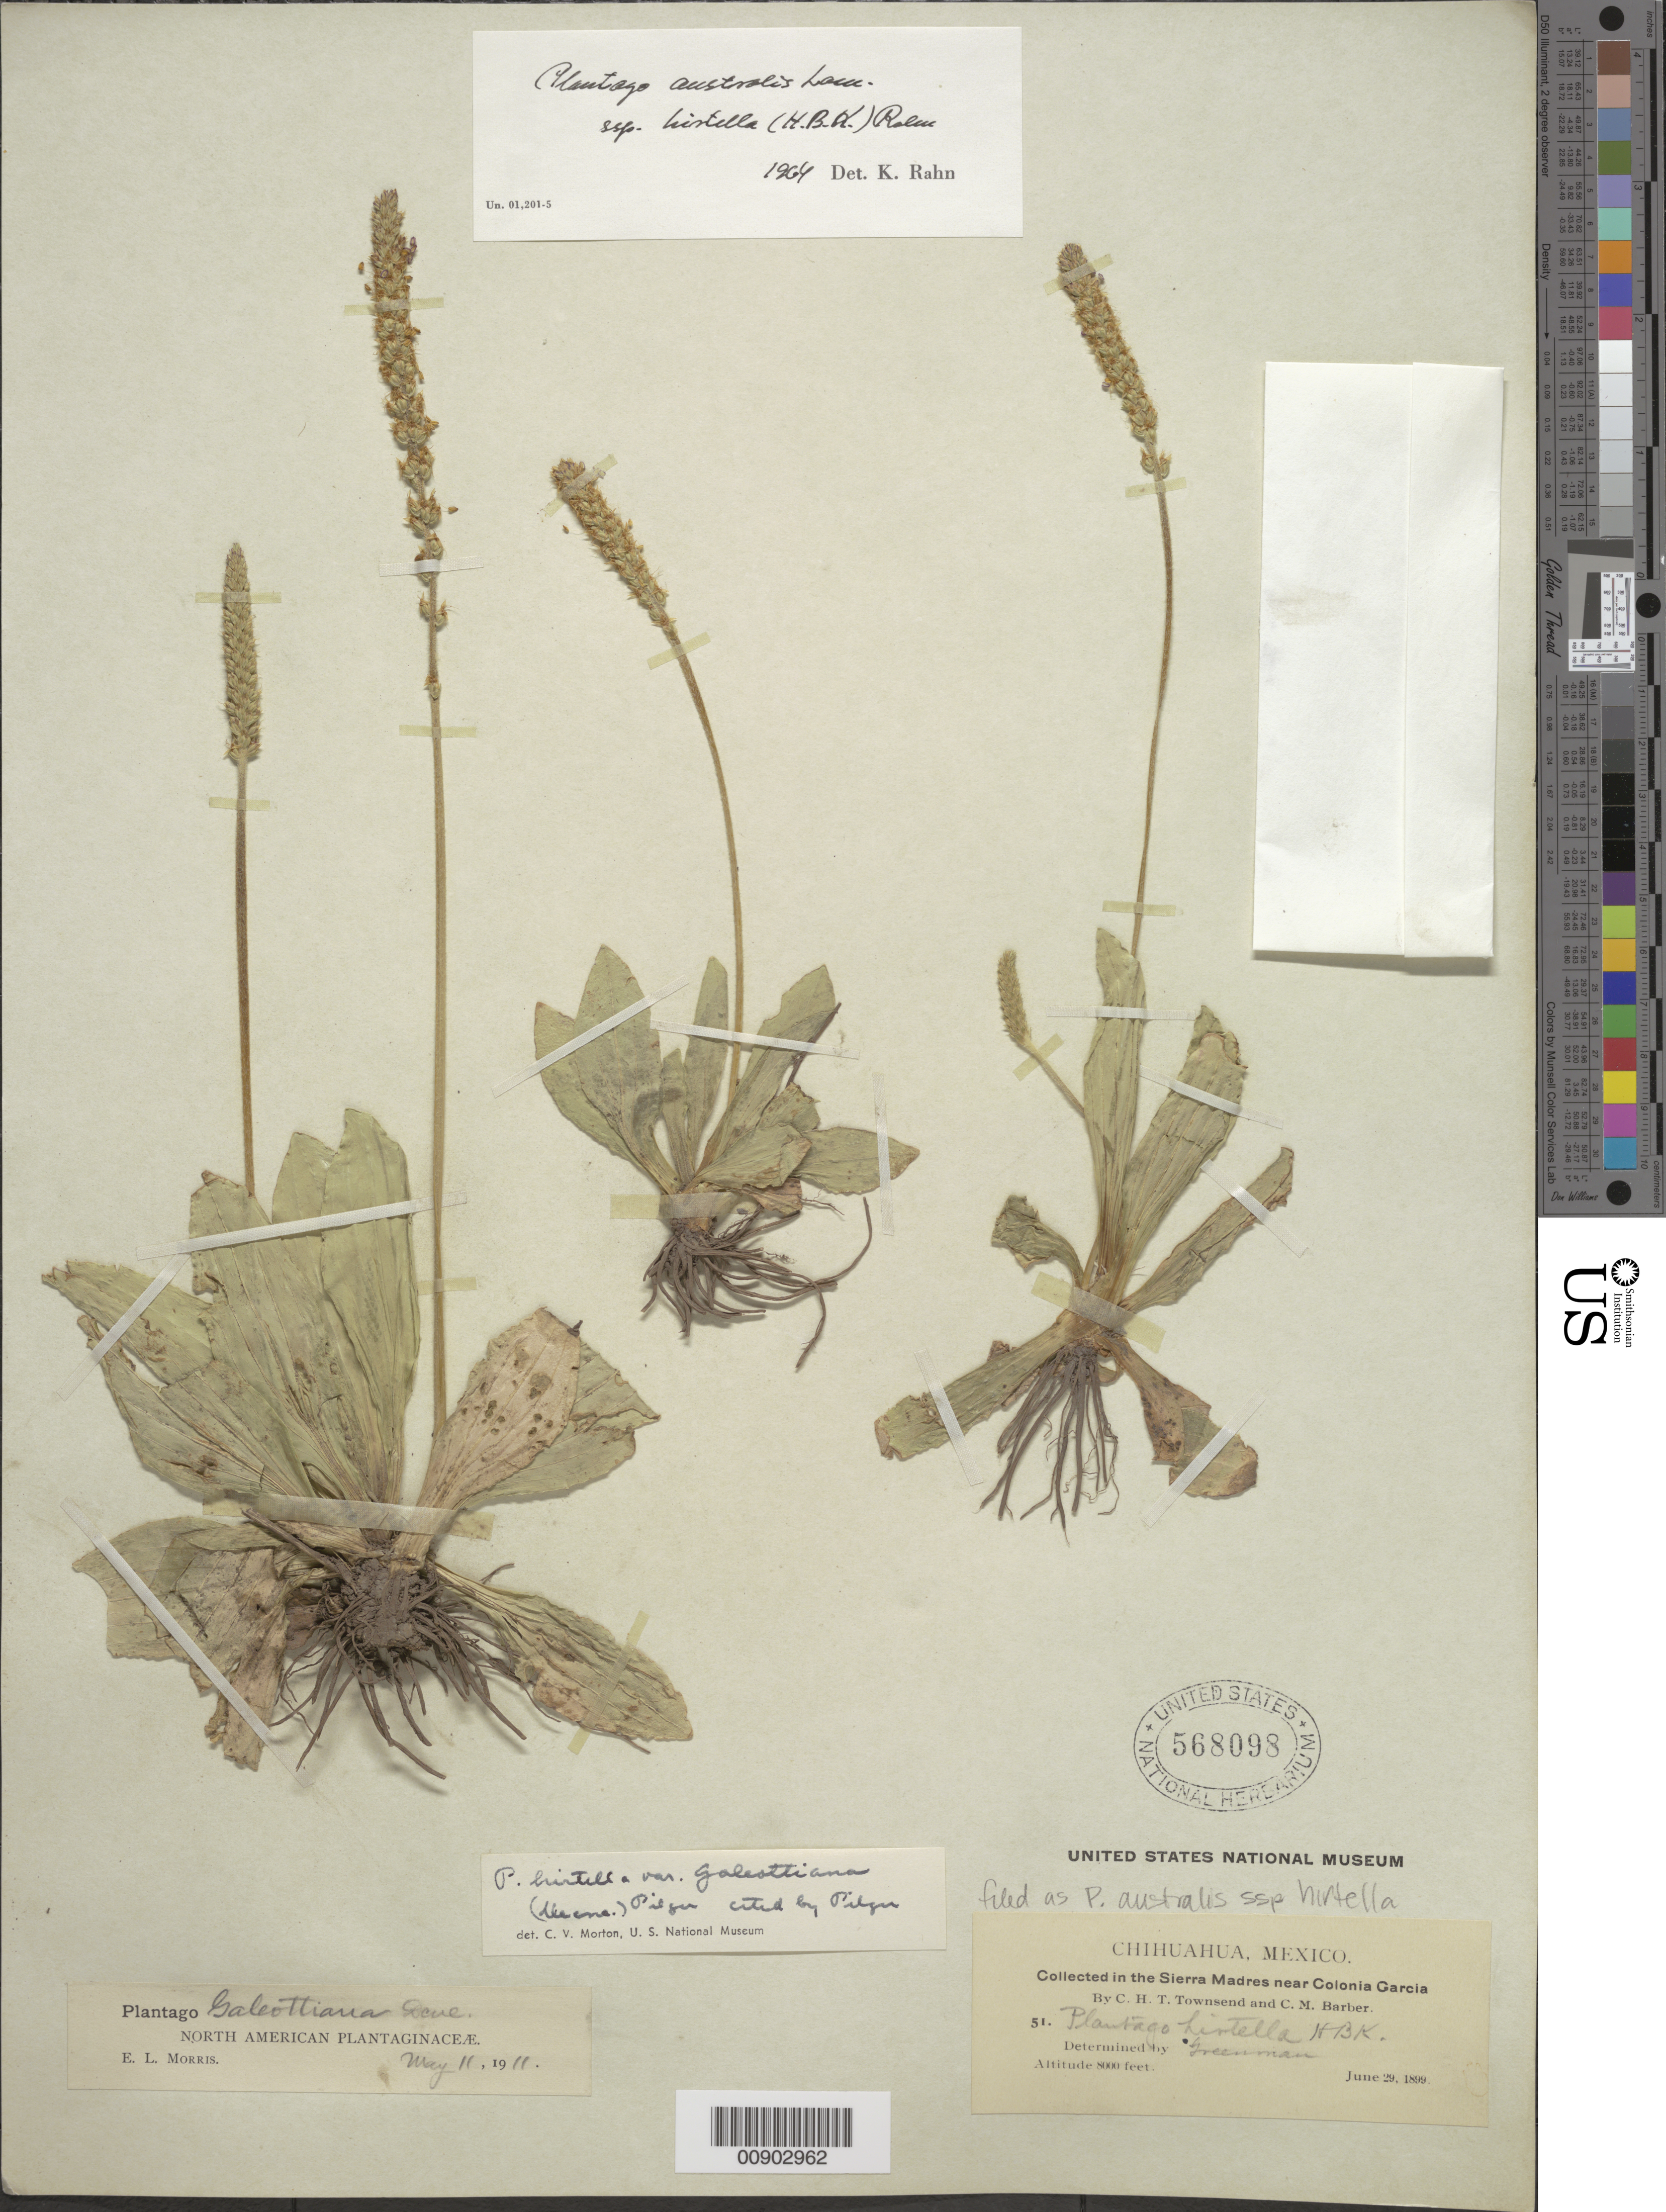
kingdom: Plantae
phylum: Tracheophyta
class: Magnoliopsida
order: Lamiales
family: Plantaginaceae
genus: Plantago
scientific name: Plantago australis subsp. hirtella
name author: (Kunth) Rahn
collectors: C. H. T. Townsend & C. Barber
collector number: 51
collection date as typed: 29 Jun 1899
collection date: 1899-06-29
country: Mexico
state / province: Chihuahua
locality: Sierra Madre near Colonia García, Chihuahua.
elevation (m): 2438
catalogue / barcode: US 568098